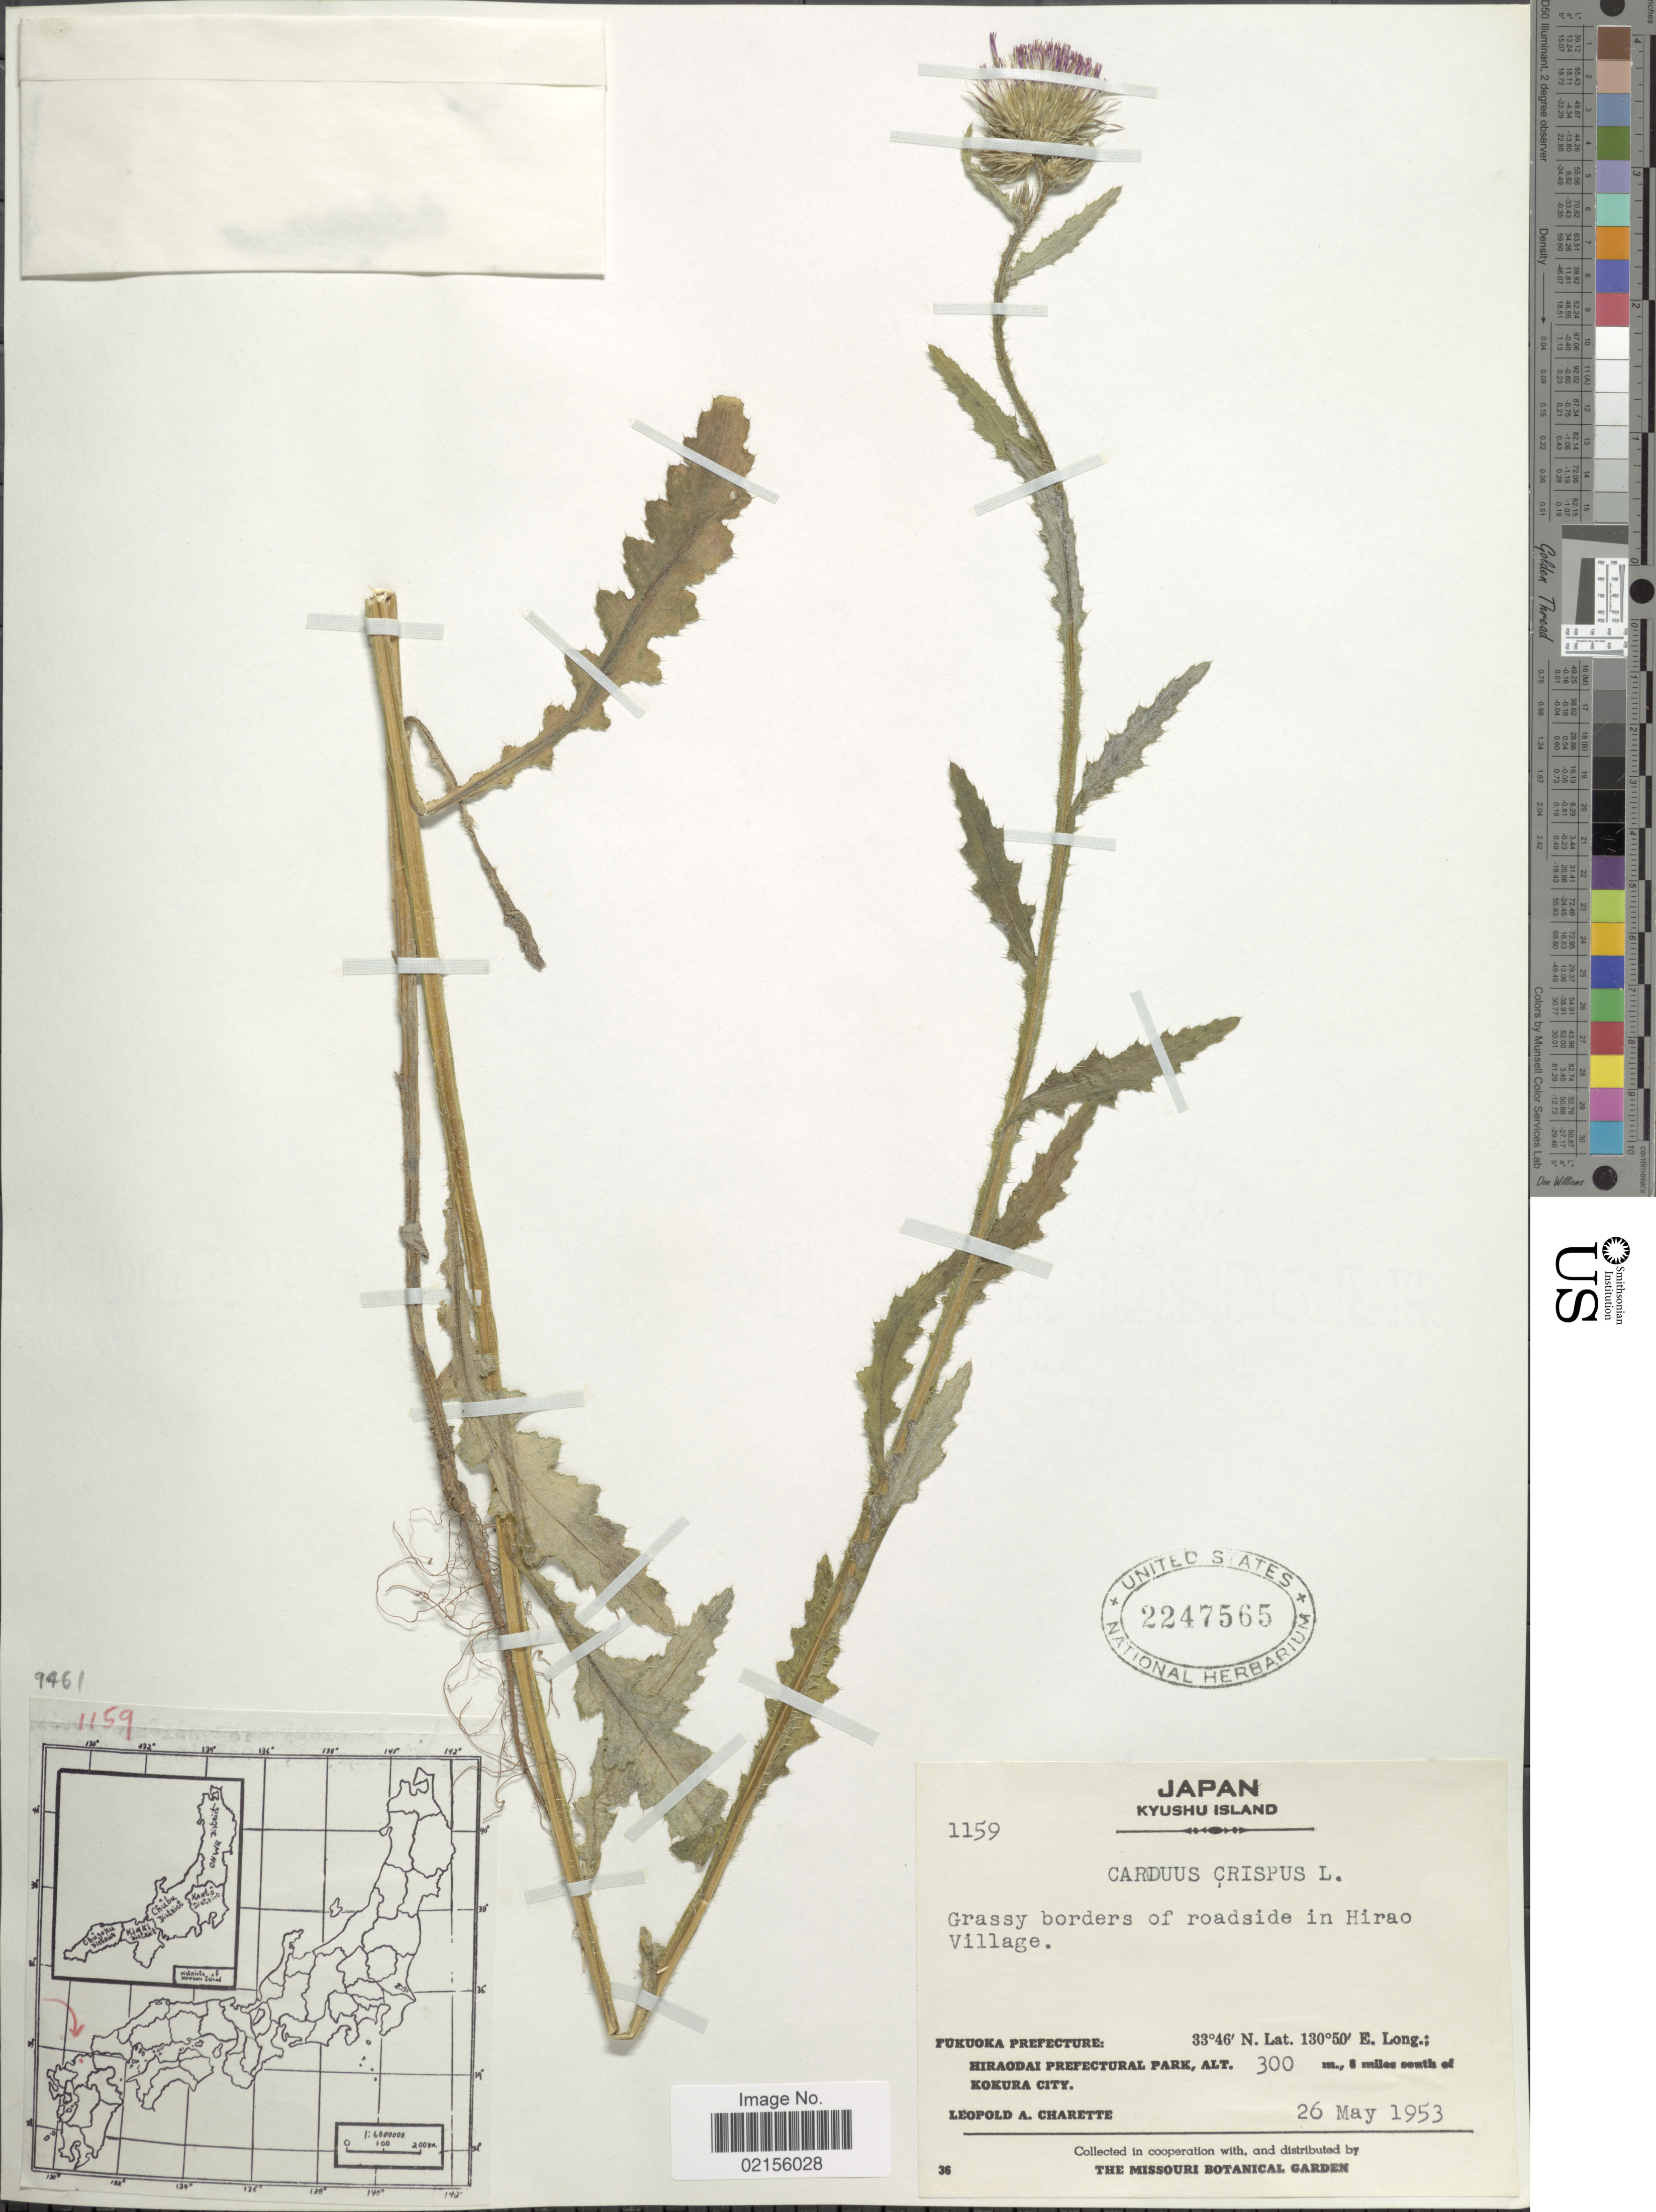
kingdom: Plantae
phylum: Tracheophyta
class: Magnoliopsida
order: Asterales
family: Asteraceae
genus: Carduus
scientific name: Carduus crispus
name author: L.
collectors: L. A. Charette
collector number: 1159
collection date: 1953-05-26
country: Japan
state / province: Hukuoka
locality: Kyushu Island, Grassy boders of roadside in Hirao Village, Fukuoka Prefecture: Hiraodai Prefecture Park, 5 miles south of Kokura City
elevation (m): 300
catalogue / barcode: US 2247565